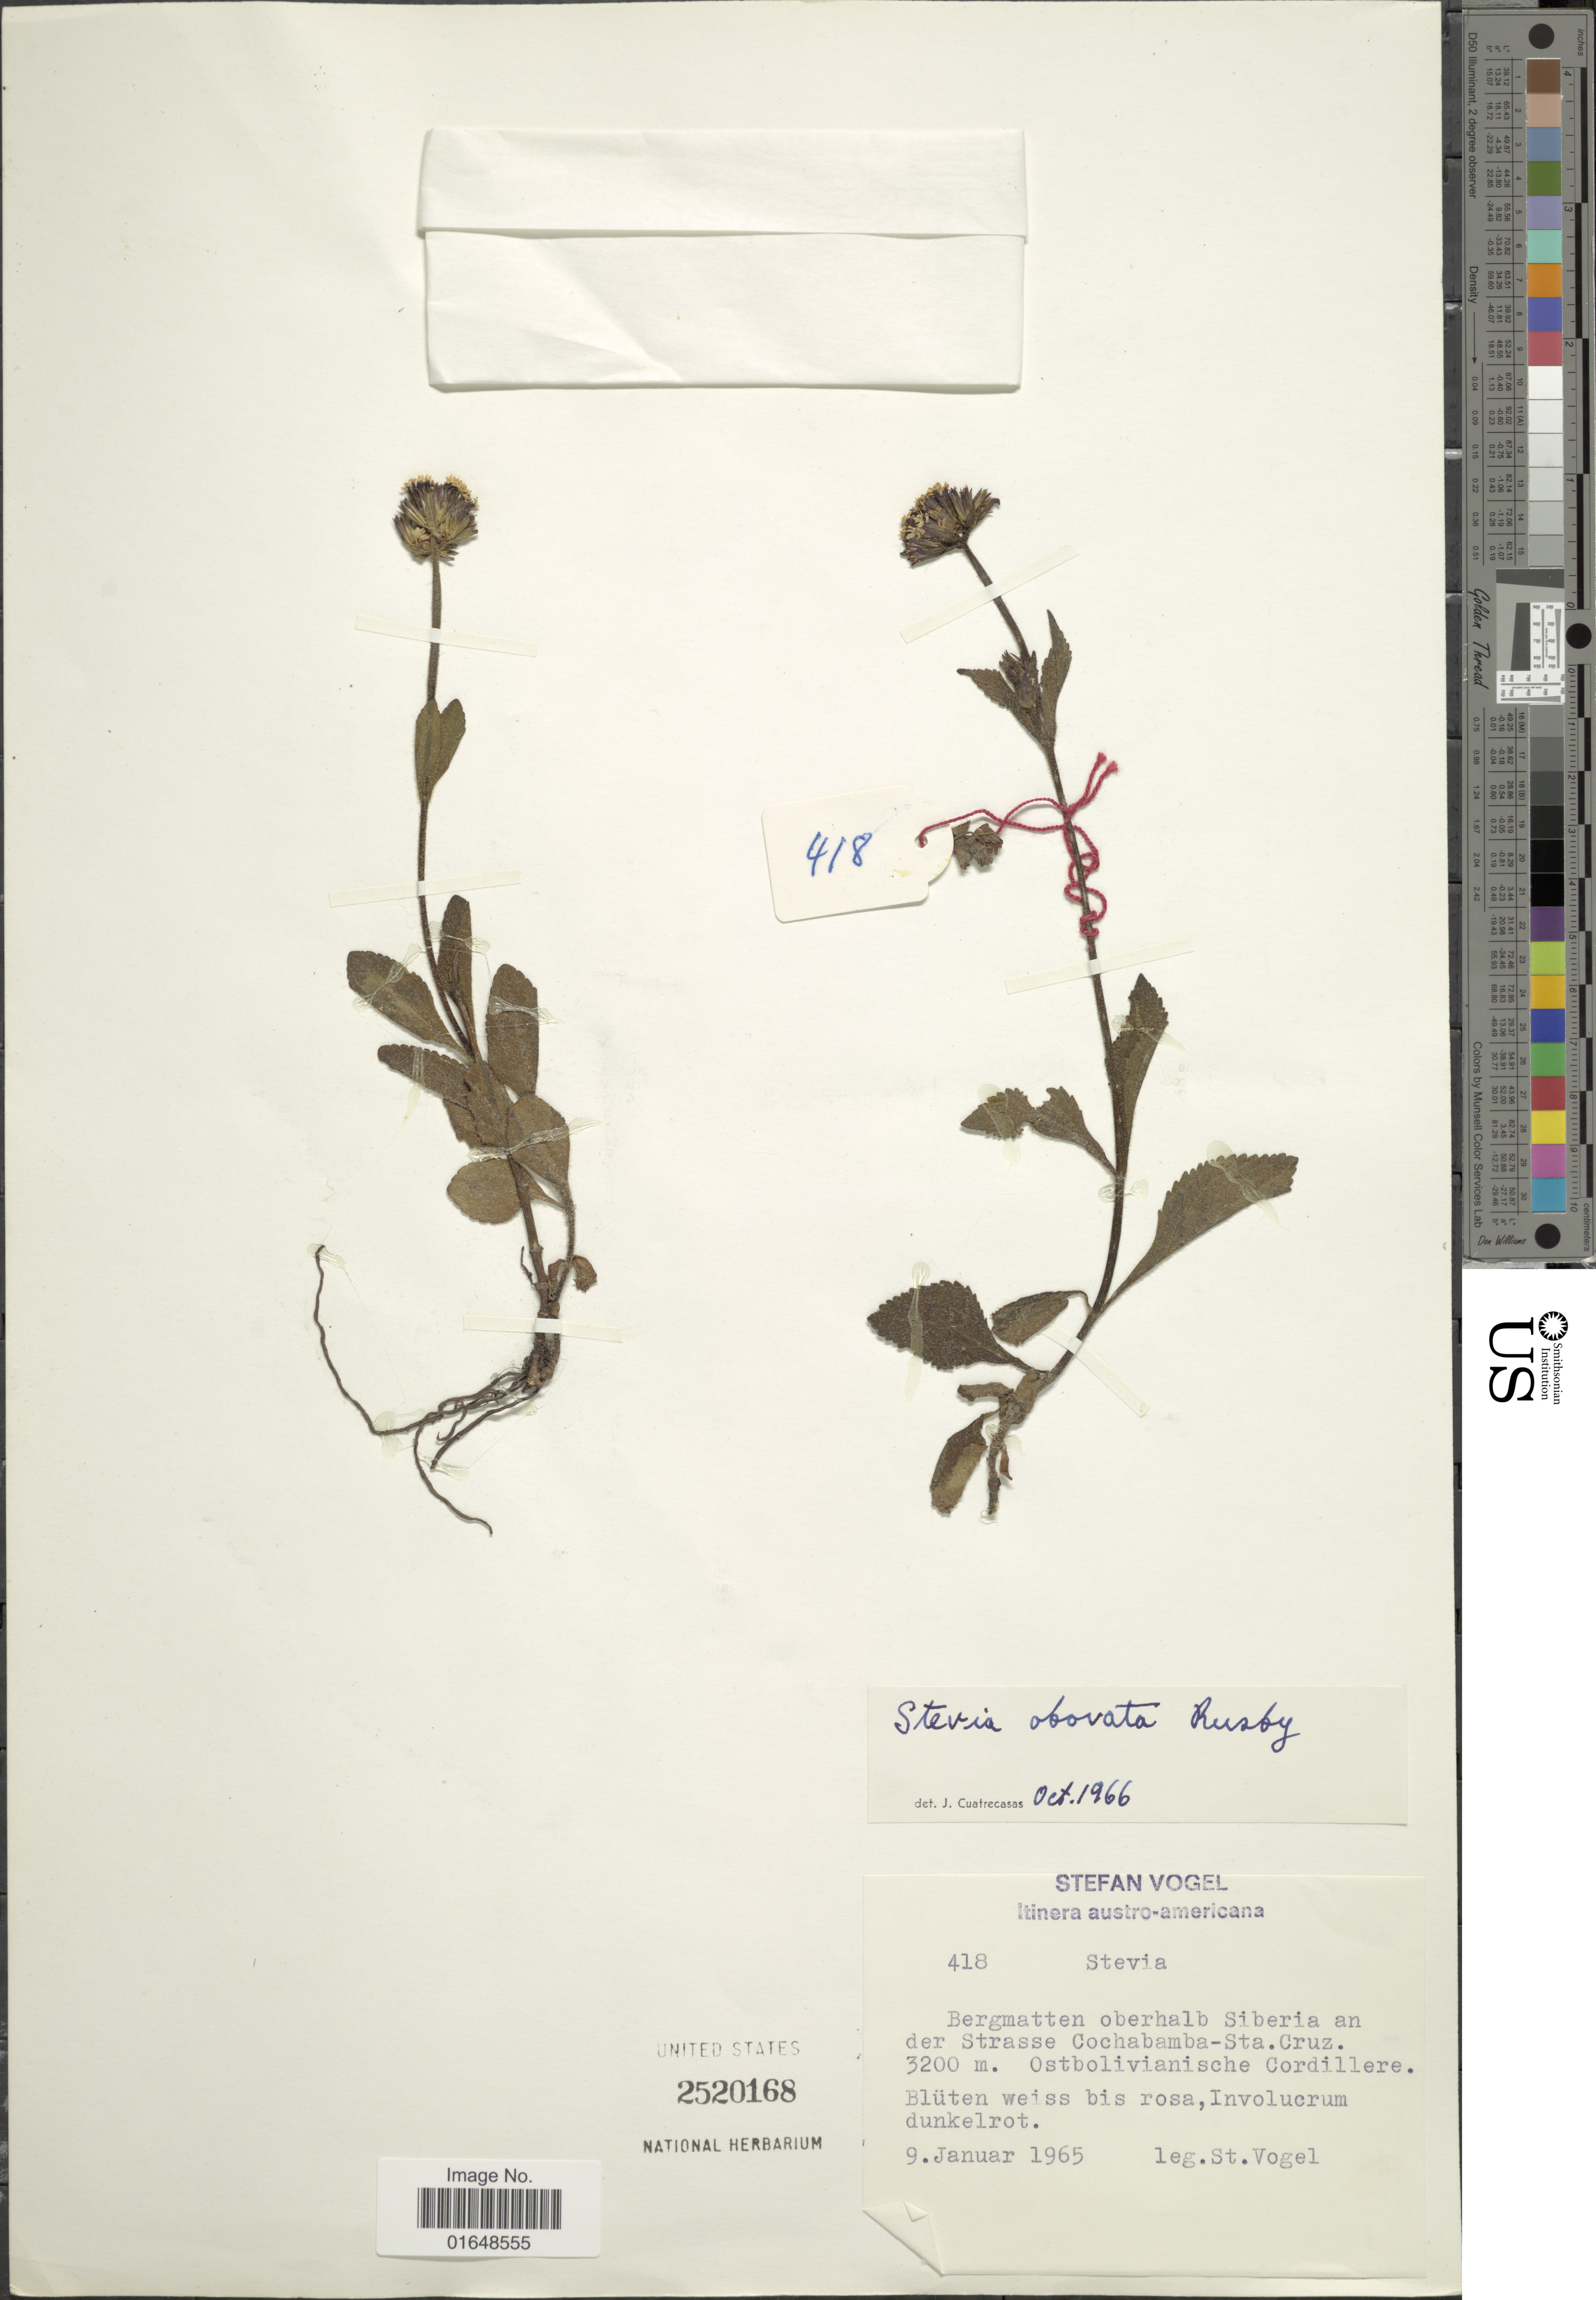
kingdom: Plantae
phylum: Tracheophyta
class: Magnoliopsida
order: Asterales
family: Asteraceae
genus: Stevia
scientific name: Stevia obovata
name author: Rusby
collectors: S. Vogel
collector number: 418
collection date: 1965-01-09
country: Bolivia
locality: Bergmatten oberhalb Siberia an der Strasse Cochabamba-Sta. Cruz. Ostbolivianische Cordillere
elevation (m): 3200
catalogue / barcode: US 2520168